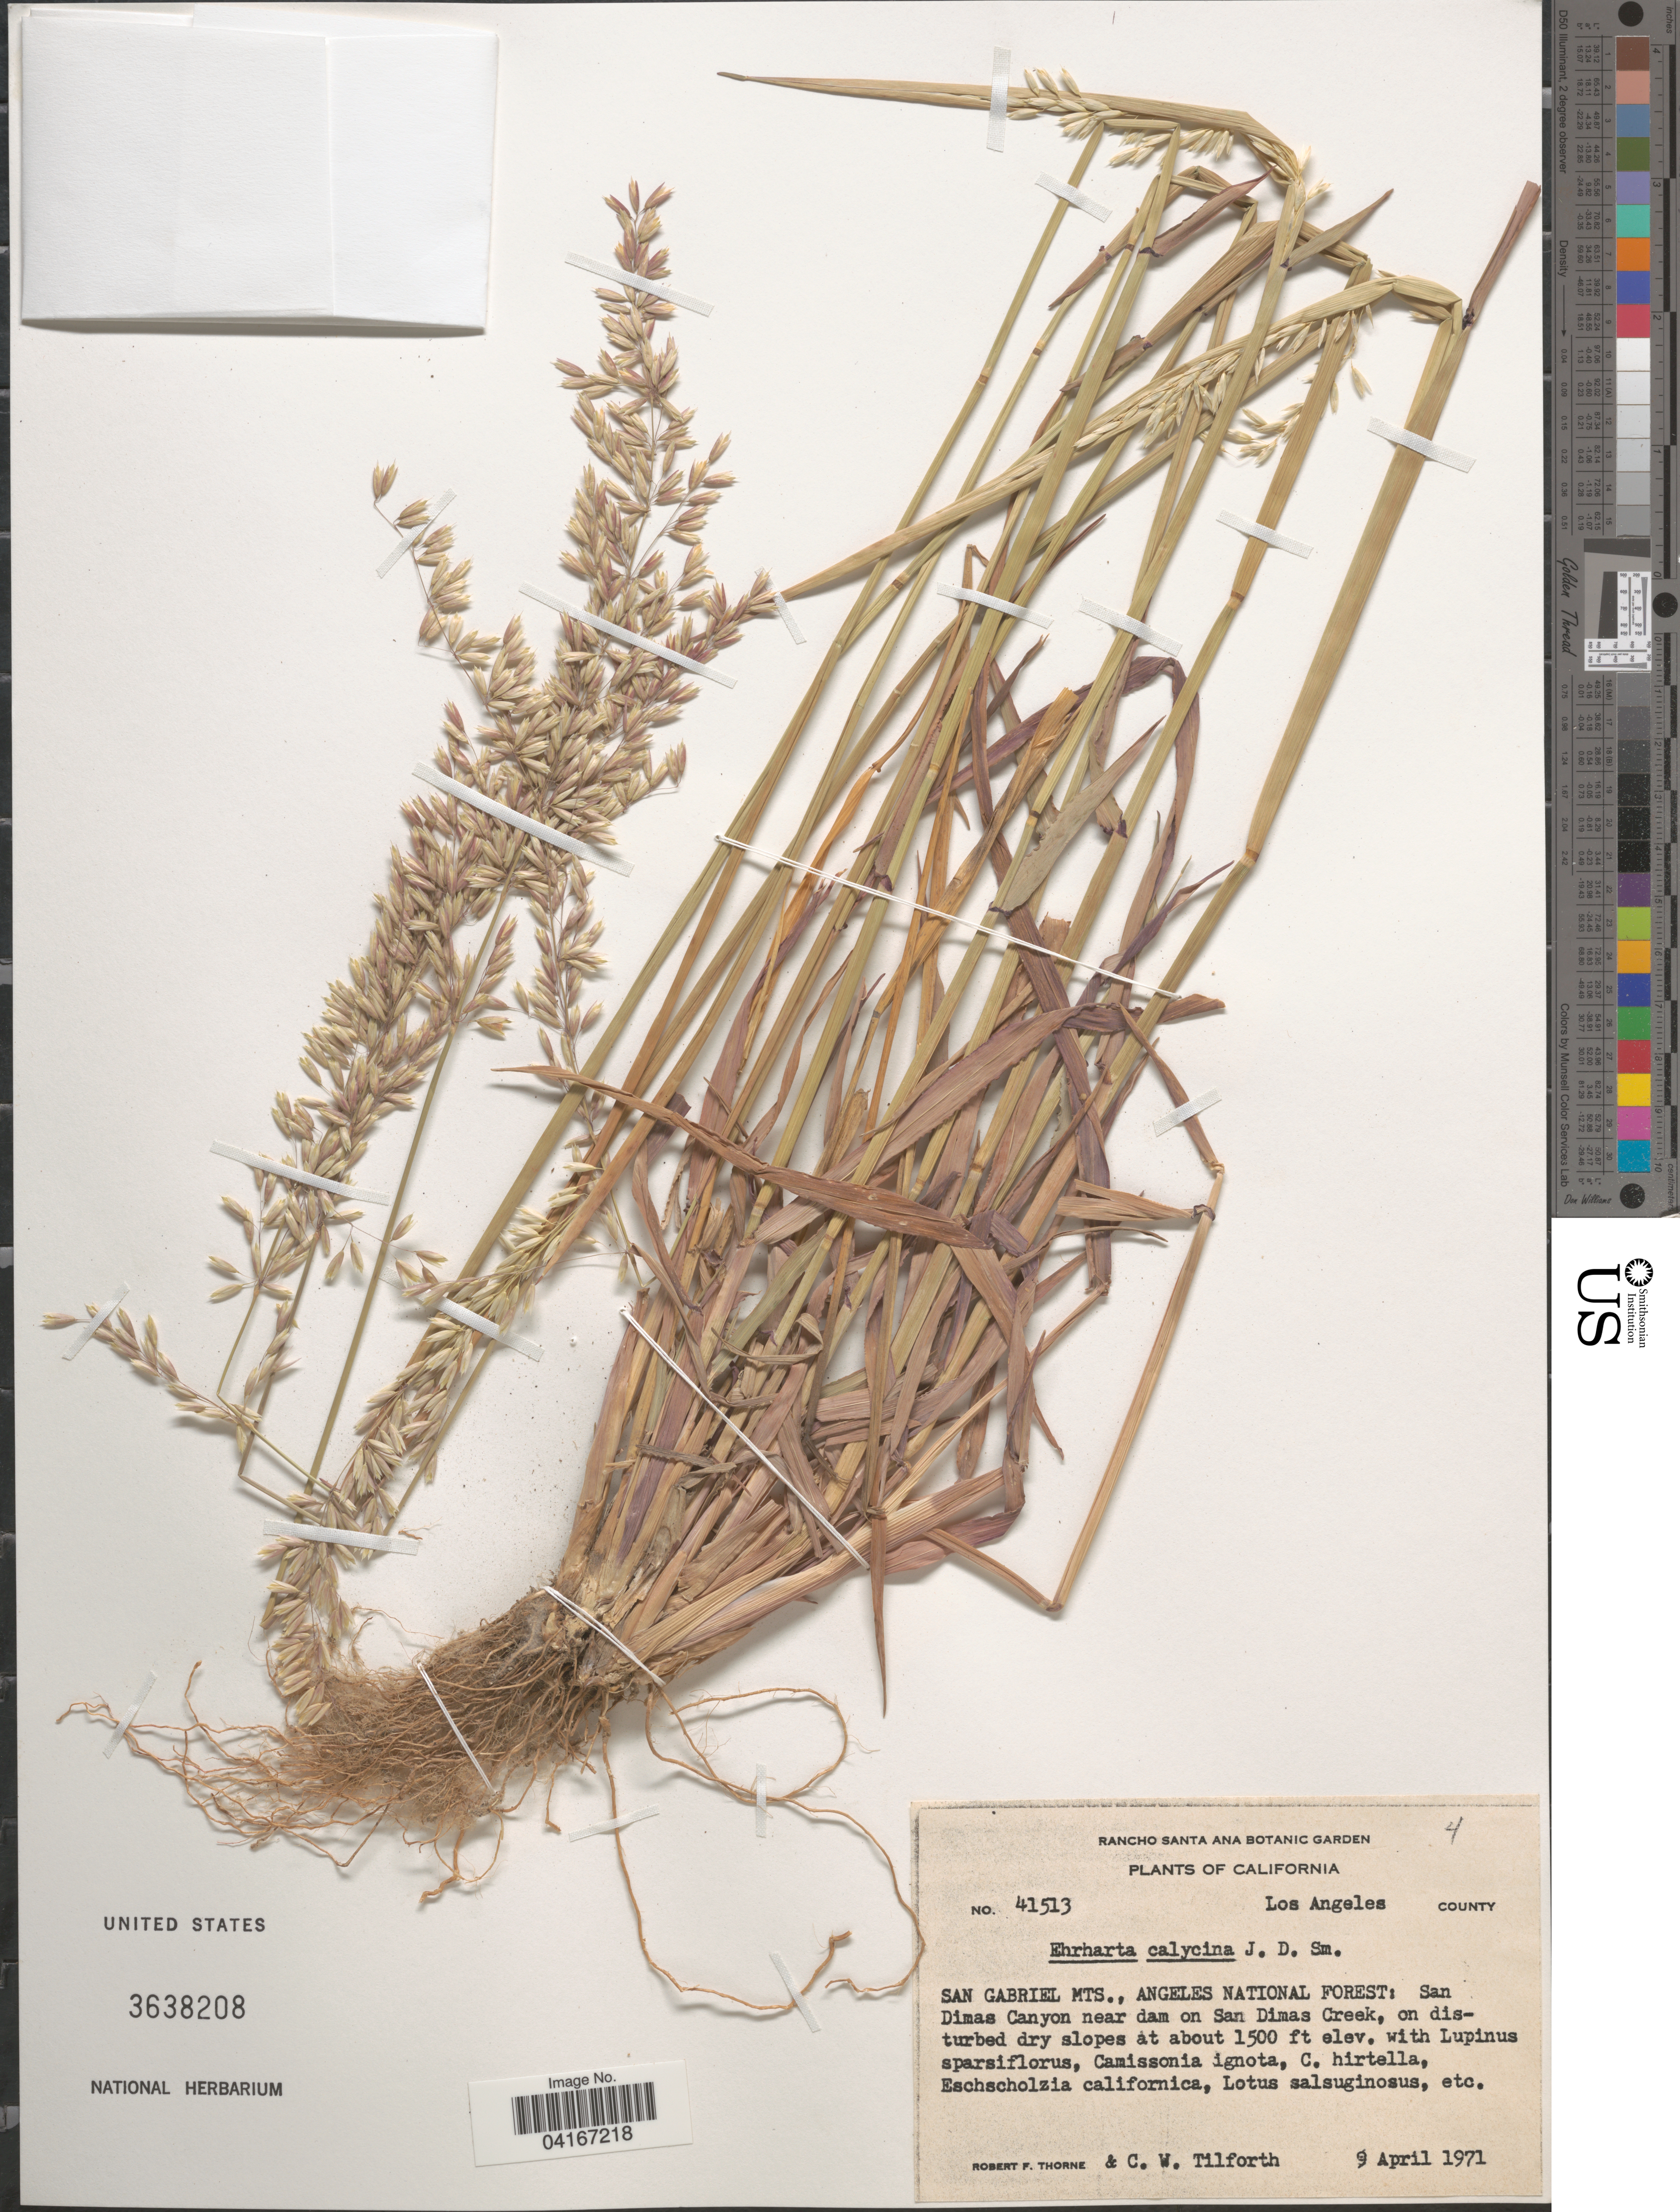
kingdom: Plantae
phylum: Tracheophyta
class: Liliopsida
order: Poales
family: Poaceae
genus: Ehrharta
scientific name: Ehrharta calycina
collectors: R. F. Thorne & C. Tilforth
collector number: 441513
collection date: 1971-04-09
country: United States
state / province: California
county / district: Los Angeles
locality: Los Angeles County. San Gabriel Mts., Angeles National Forest: San Dimas Canyon near dam on San Dimas Creek.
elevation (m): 1500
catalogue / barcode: US 3638208